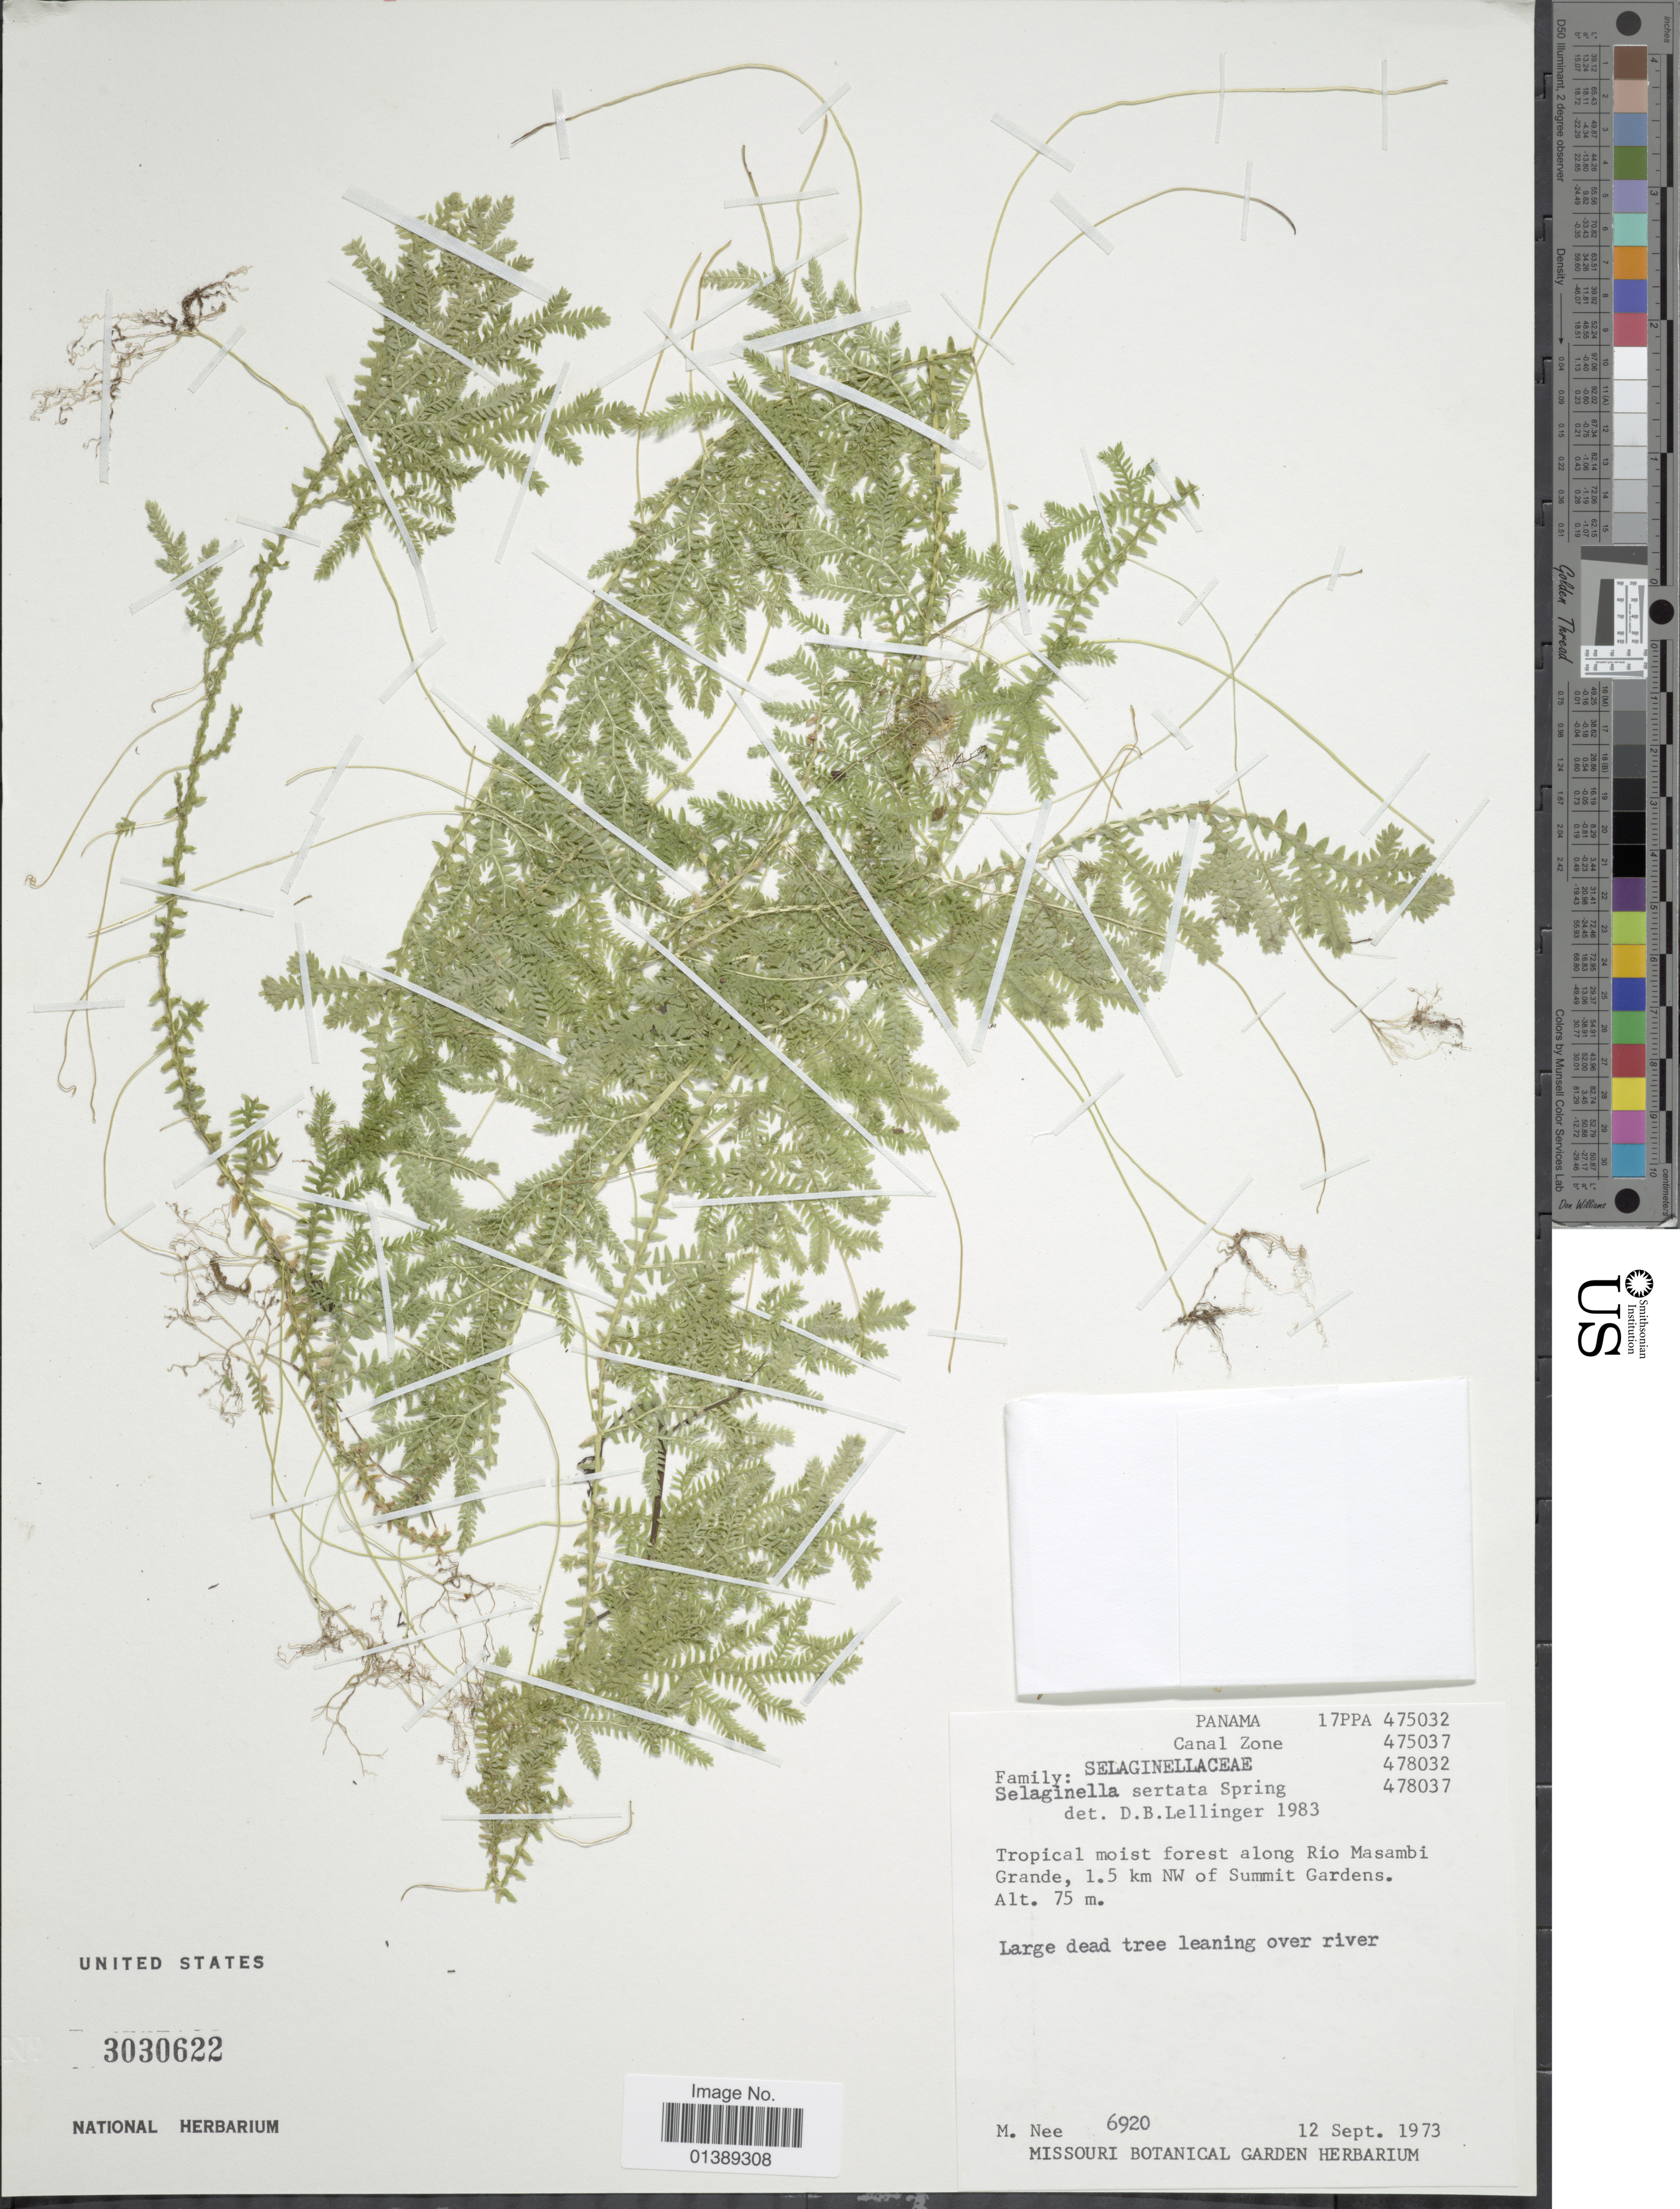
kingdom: Plantae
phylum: Tracheophyta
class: Lycopodiopsida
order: Selaginellales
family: Selaginellaceae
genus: Selaginella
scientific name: Selaginella sertata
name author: Spring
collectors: M. Nee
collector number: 6920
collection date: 1973-09-12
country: Panama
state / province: Colón / Panamá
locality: Canal Zone, Tropical moist forest along Rio Masambi Grande, 1.5 km NW of Summit Gardens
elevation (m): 75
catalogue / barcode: US 3030622